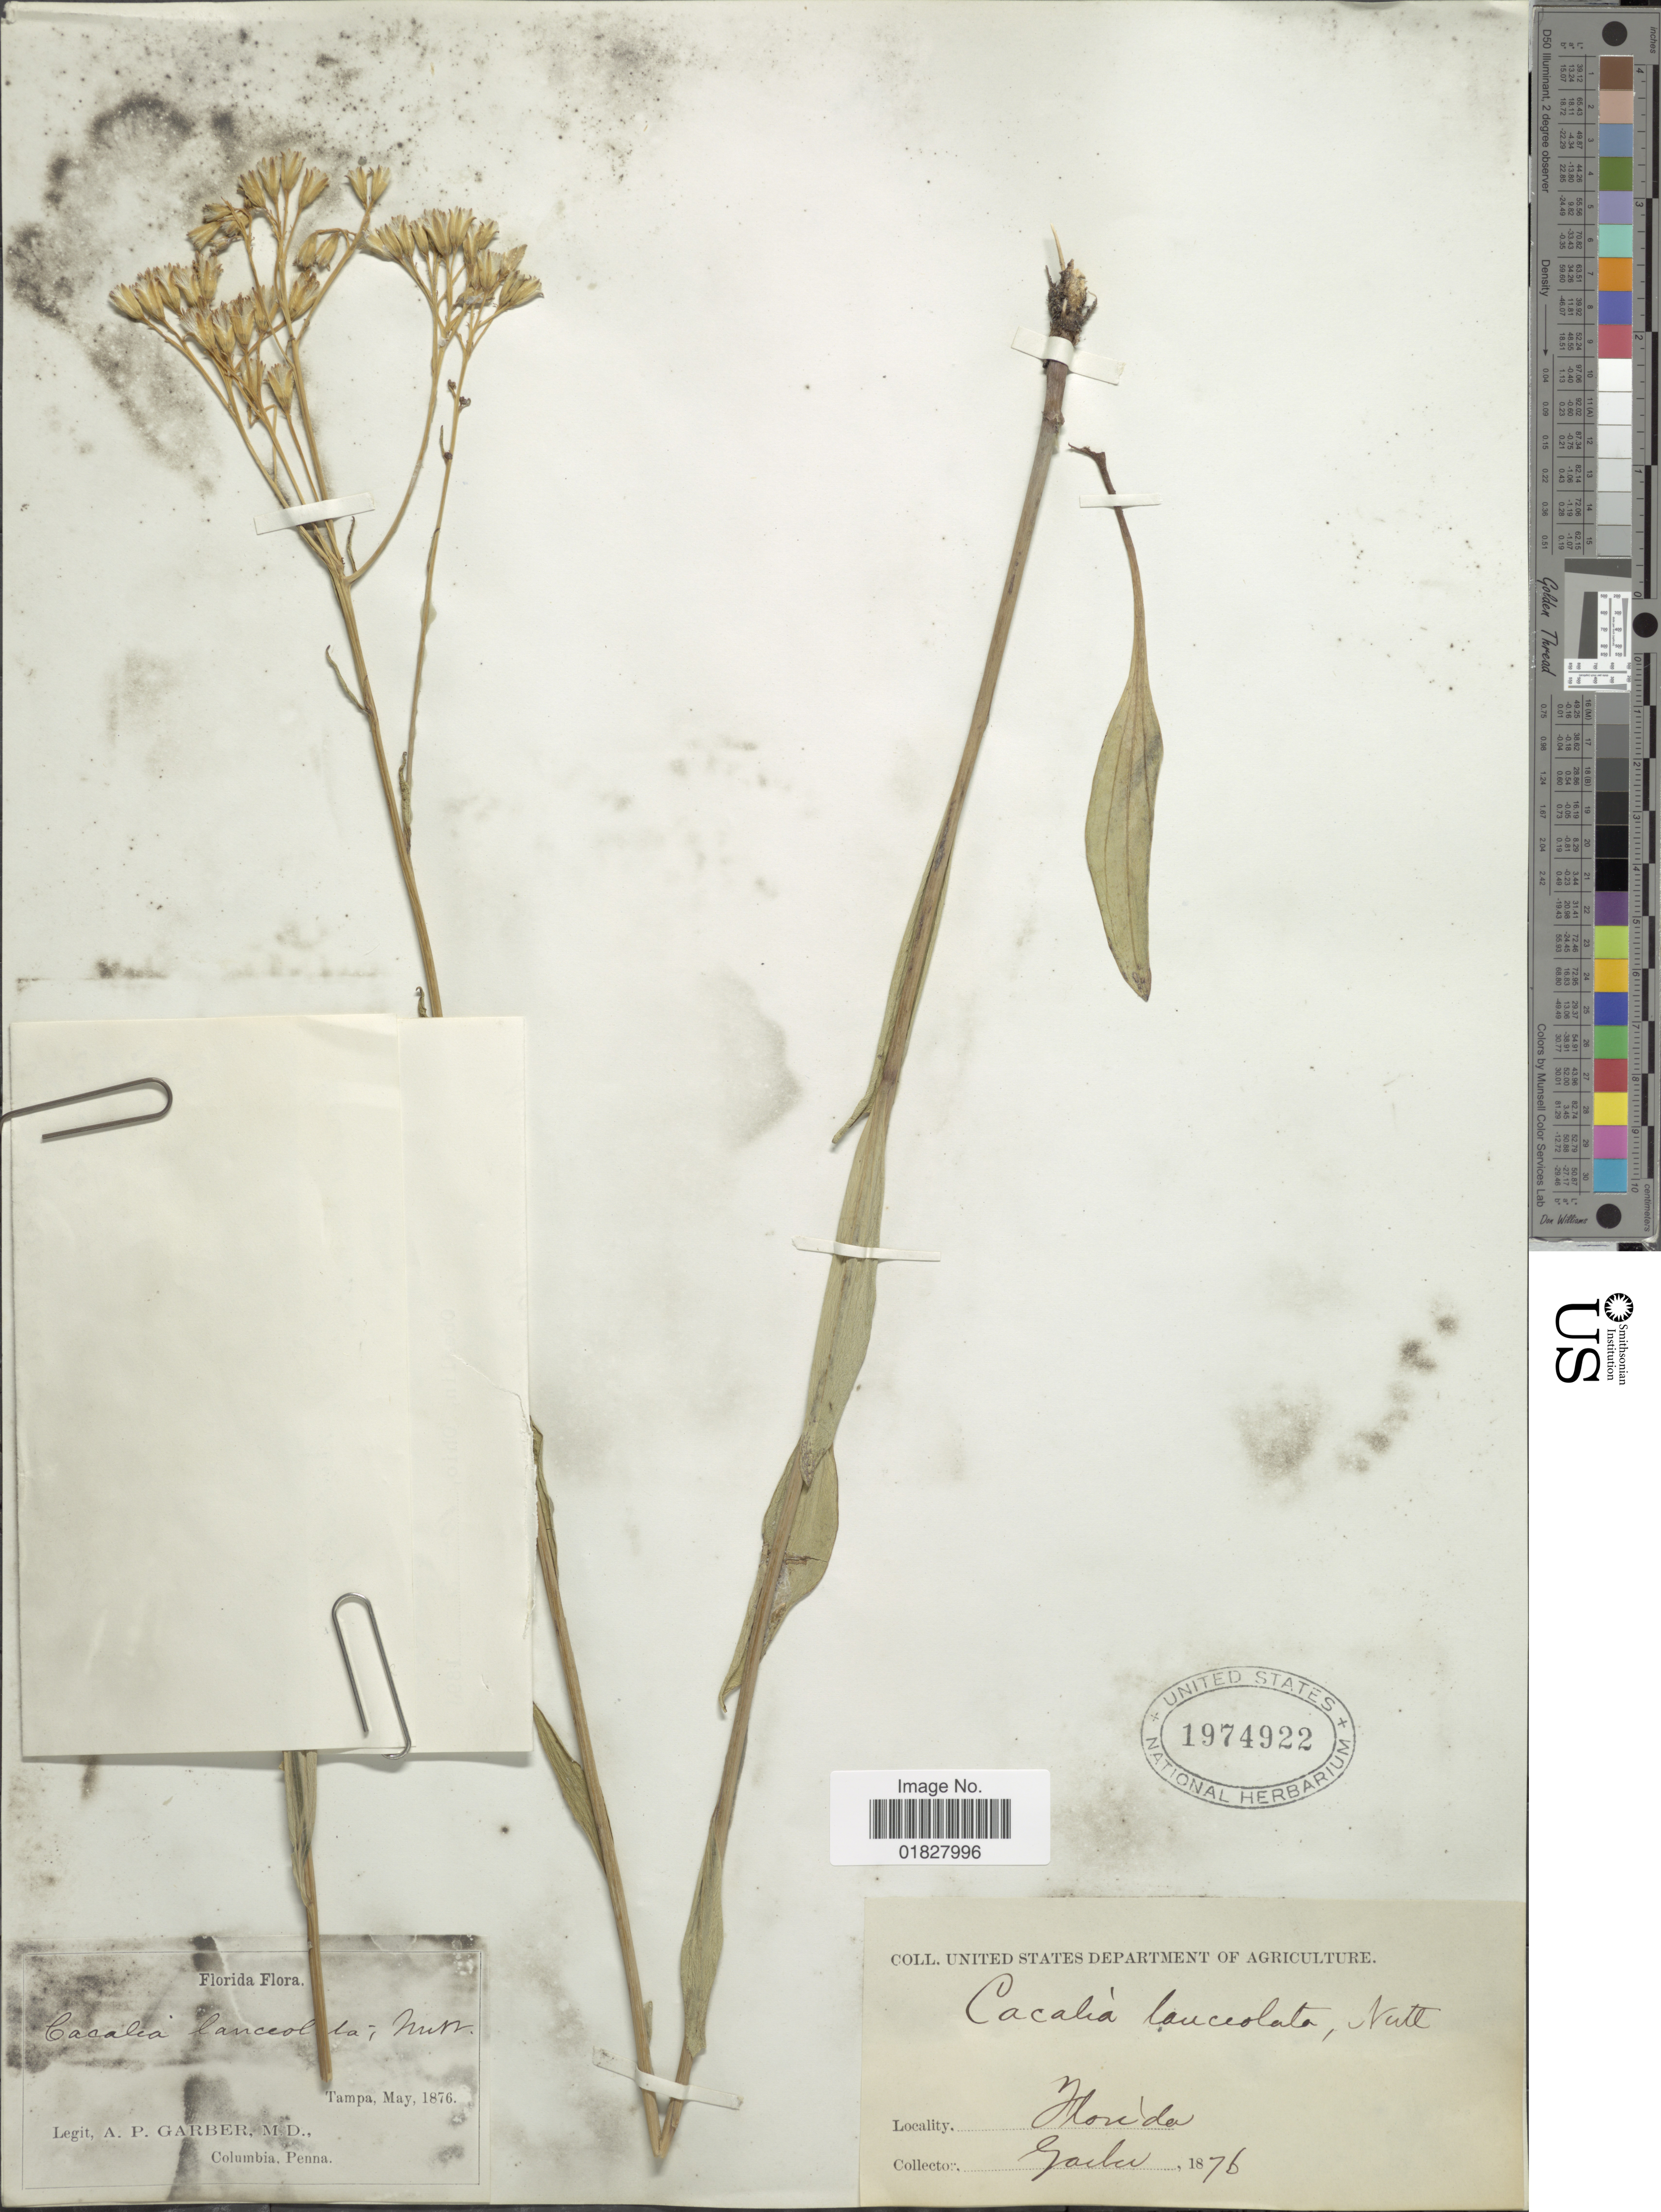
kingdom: Plantae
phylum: Tracheophyta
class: Magnoliopsida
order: Asterales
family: Asteraceae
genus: Arnoglossum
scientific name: Arnoglossum ovatum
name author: (Walter) H. Rob.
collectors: A. P. Garber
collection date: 1876-05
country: United States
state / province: Florida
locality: Tampa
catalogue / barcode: US 1974922